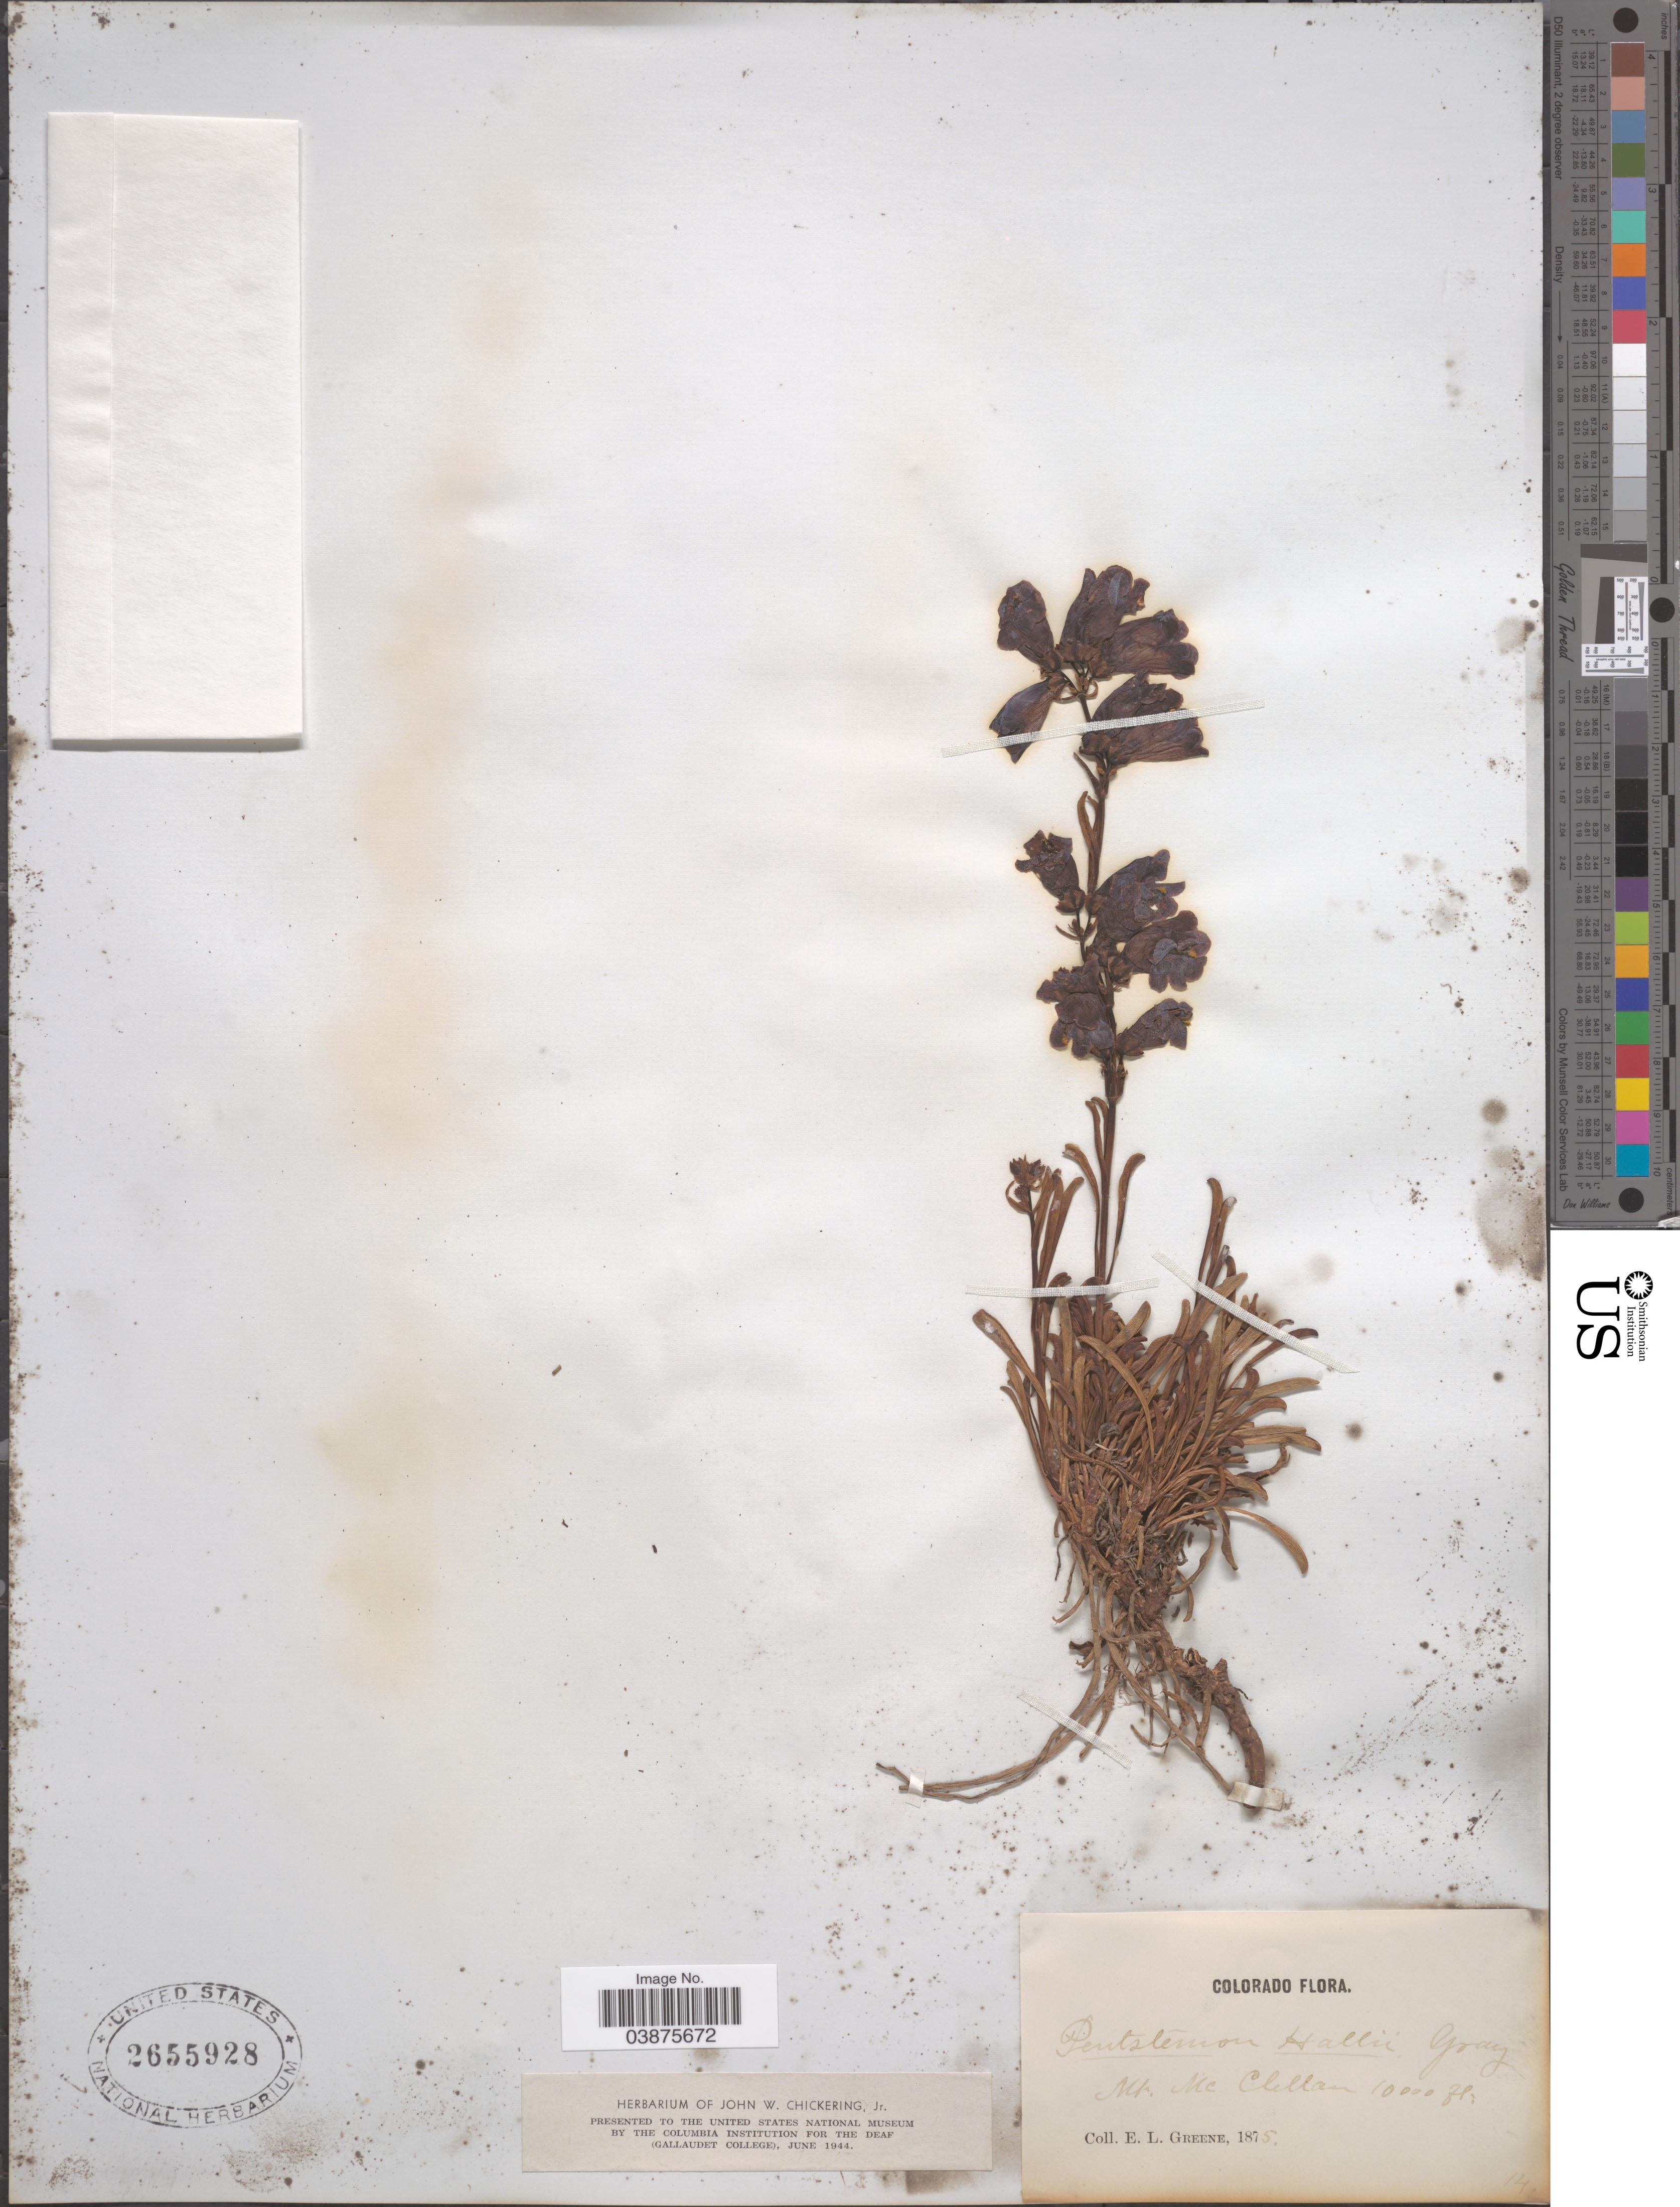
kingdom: Plantae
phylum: Tracheophyta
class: Magnoliopsida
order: Lamiales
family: Plantaginaceae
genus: Penstemon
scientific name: Penstemon hallii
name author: A. Gray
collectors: E. L. Greene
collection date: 1875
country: United States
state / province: Colorado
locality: Mt. Mc Clellan.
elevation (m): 3048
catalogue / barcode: US 2655928